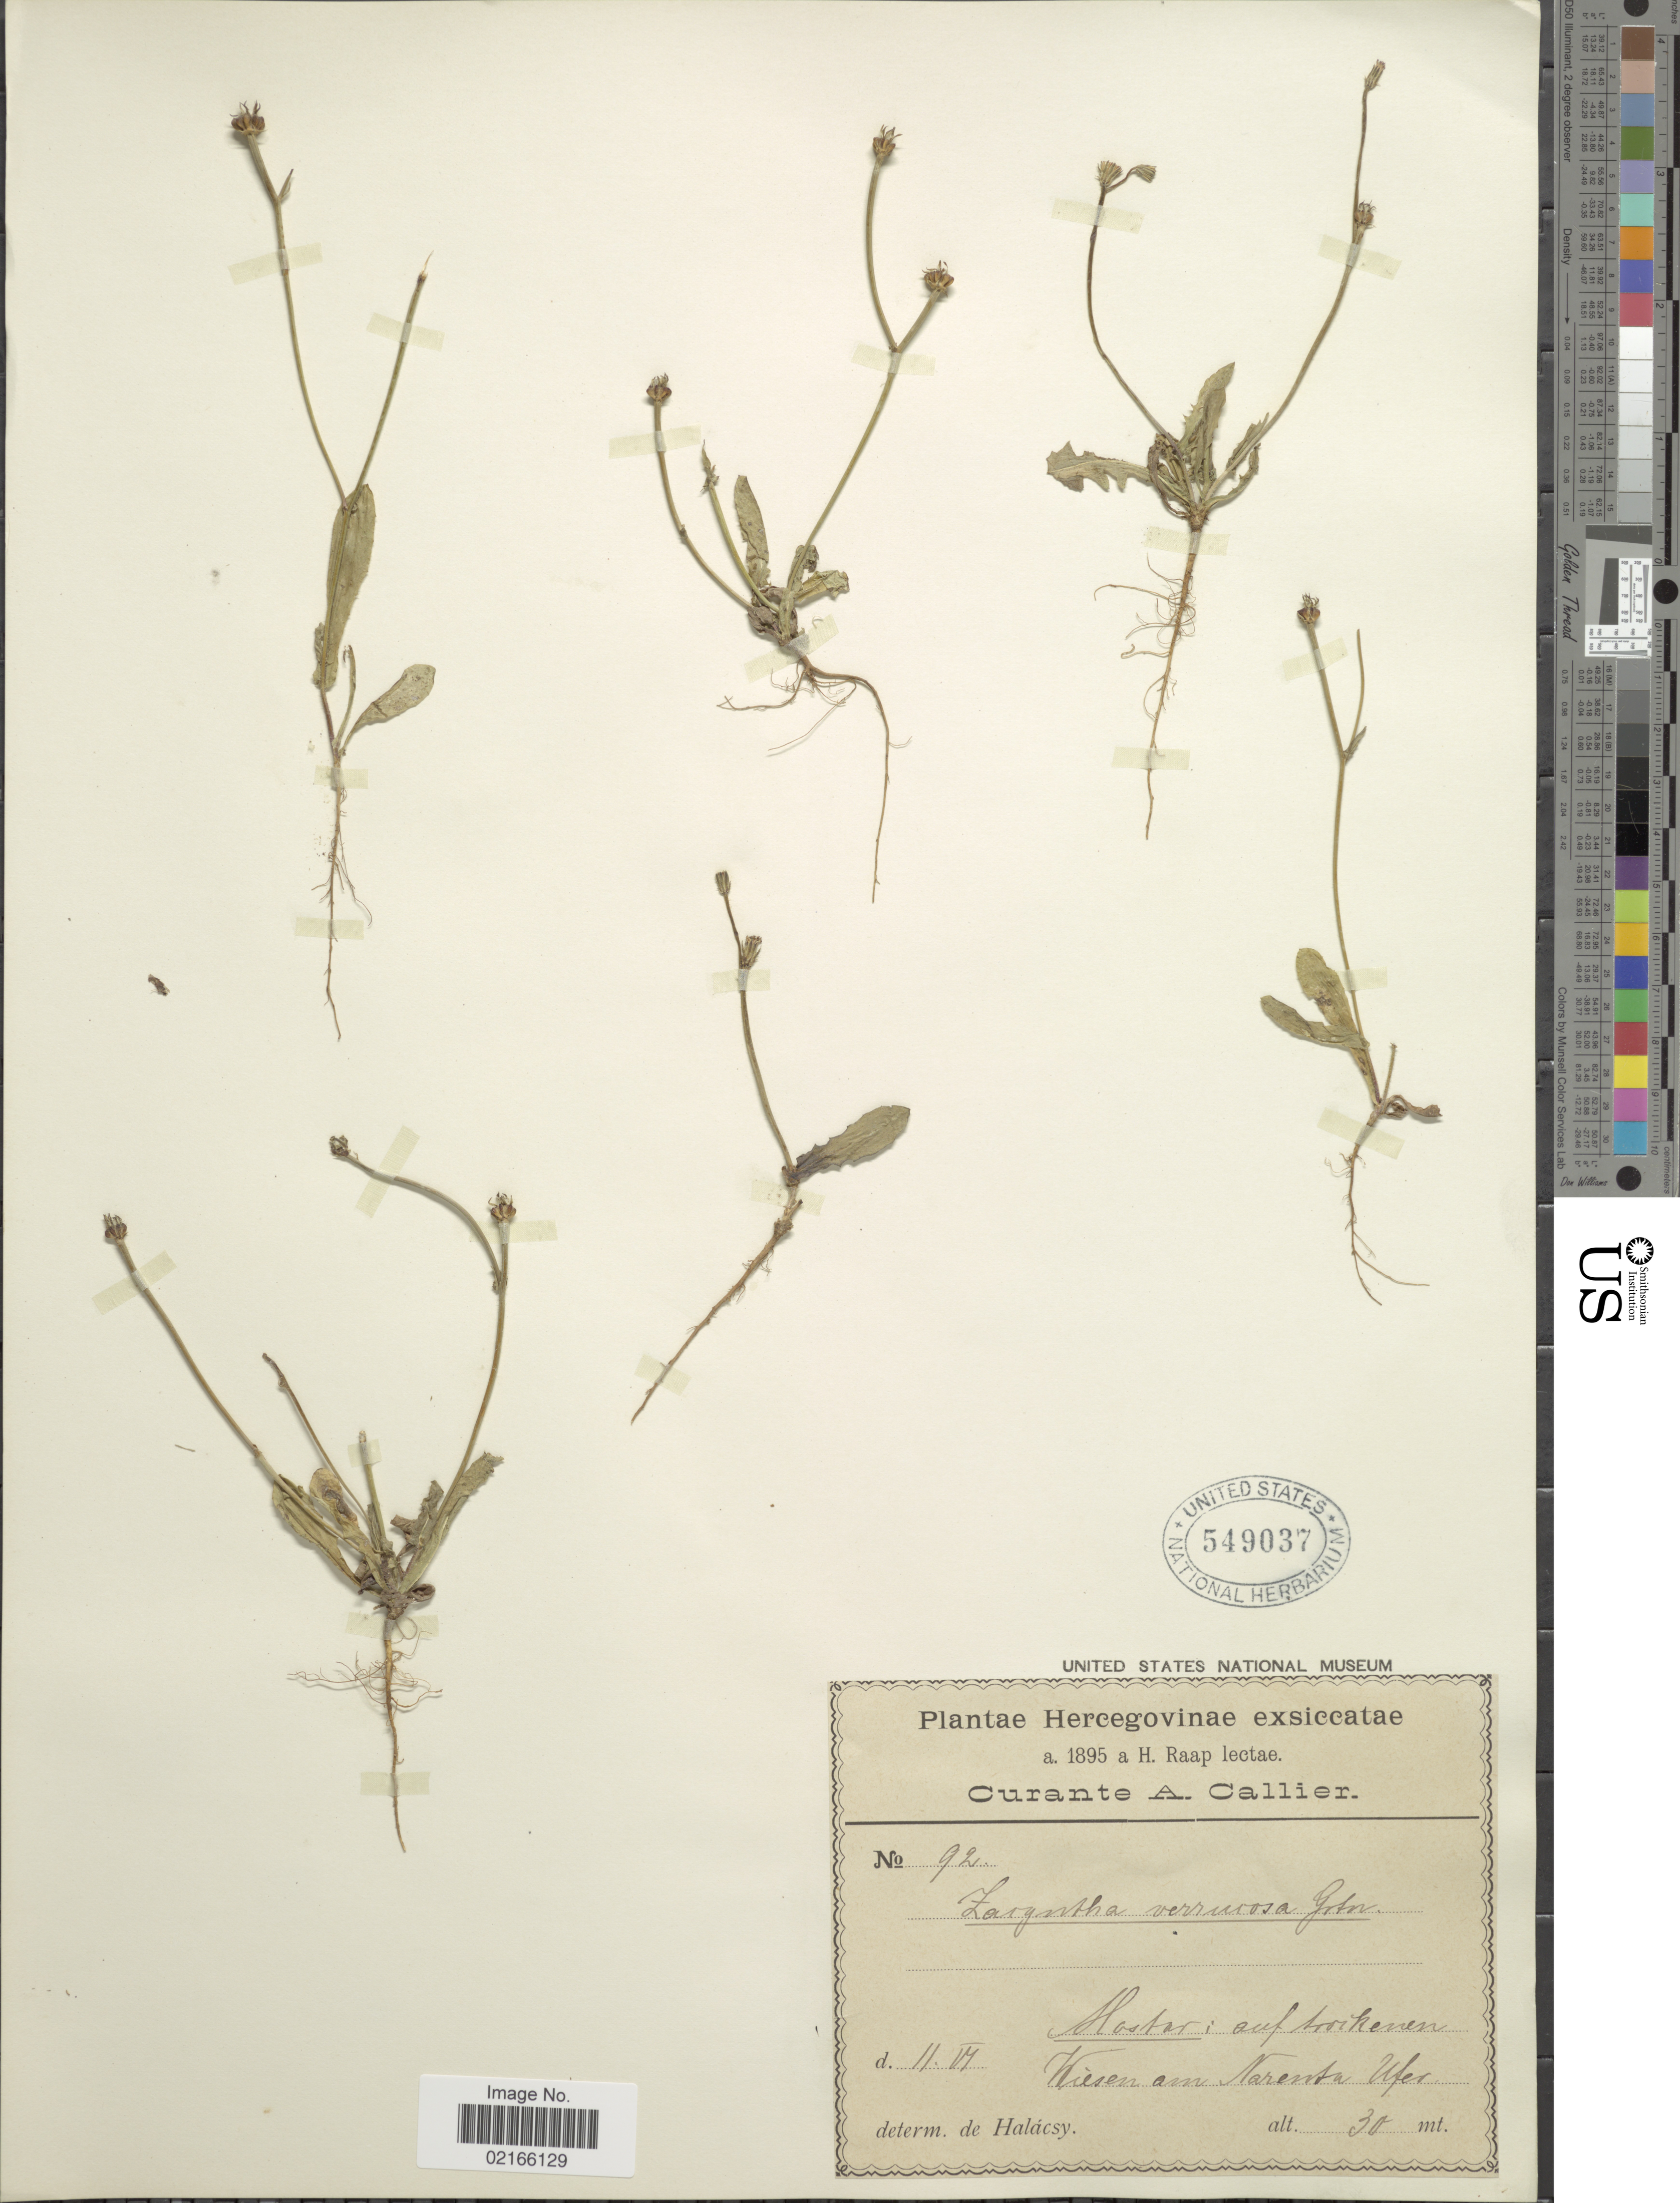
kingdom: Plantae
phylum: Tracheophyta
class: Magnoliopsida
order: Asterales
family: Asteraceae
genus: Crepis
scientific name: Crepis zacintha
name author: (L.) Loisel.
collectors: C. A. Callier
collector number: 92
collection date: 1895-06-11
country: Bosnia and Herzegovina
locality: Hoster: auf sorikenen Wiese am Narenta Ufer [interpreted] Mostar; Narenta (Neretva- Banks of the River).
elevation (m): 30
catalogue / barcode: US 549037